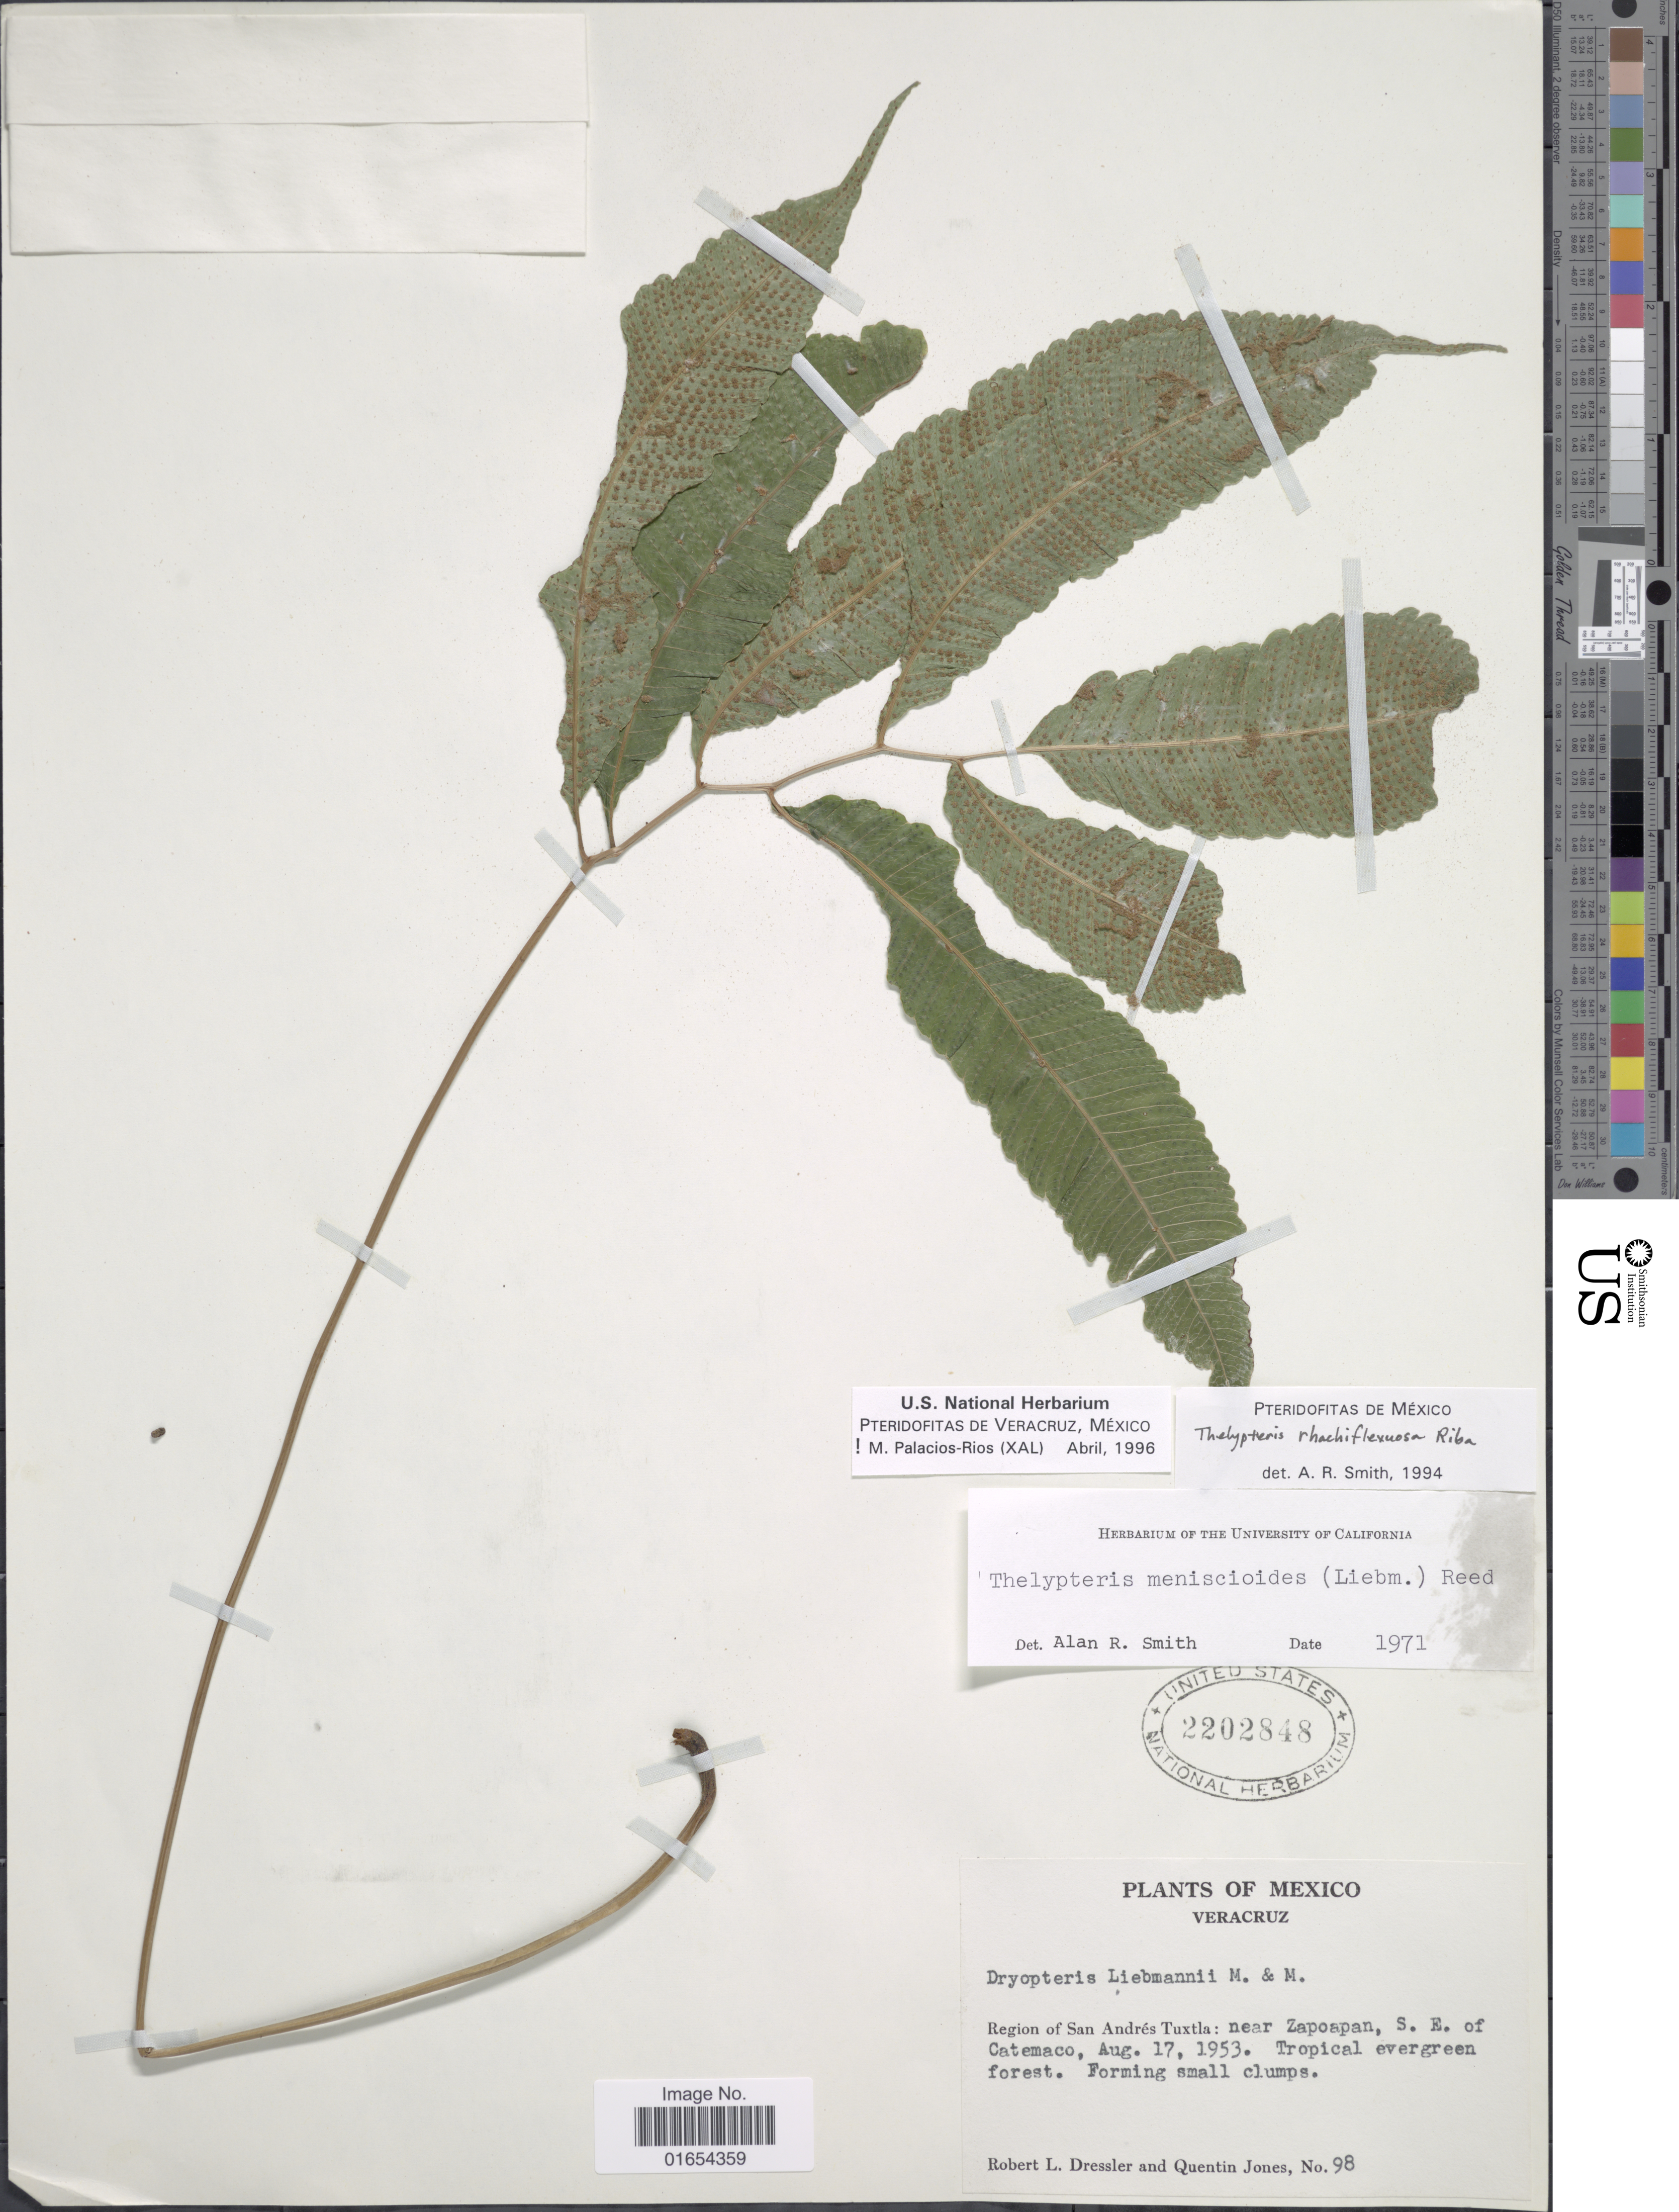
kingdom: Plantae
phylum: Tracheophyta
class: Polypodiopsida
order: Polypodiales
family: Thelypteridaceae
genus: Goniopteris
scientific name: Goniopteris rhachiflexuosa (Riba) comb. nov., ined 2015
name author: (Riba)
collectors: R. Dressler & Q. Jones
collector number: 98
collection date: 1953-08-17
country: Mexico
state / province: Veracruz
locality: Region of San Andres Tuxtla: near Zapoapan, S. E. of Catemaco. Tropical evergreen forest. Forming small clumps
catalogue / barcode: US 2202848